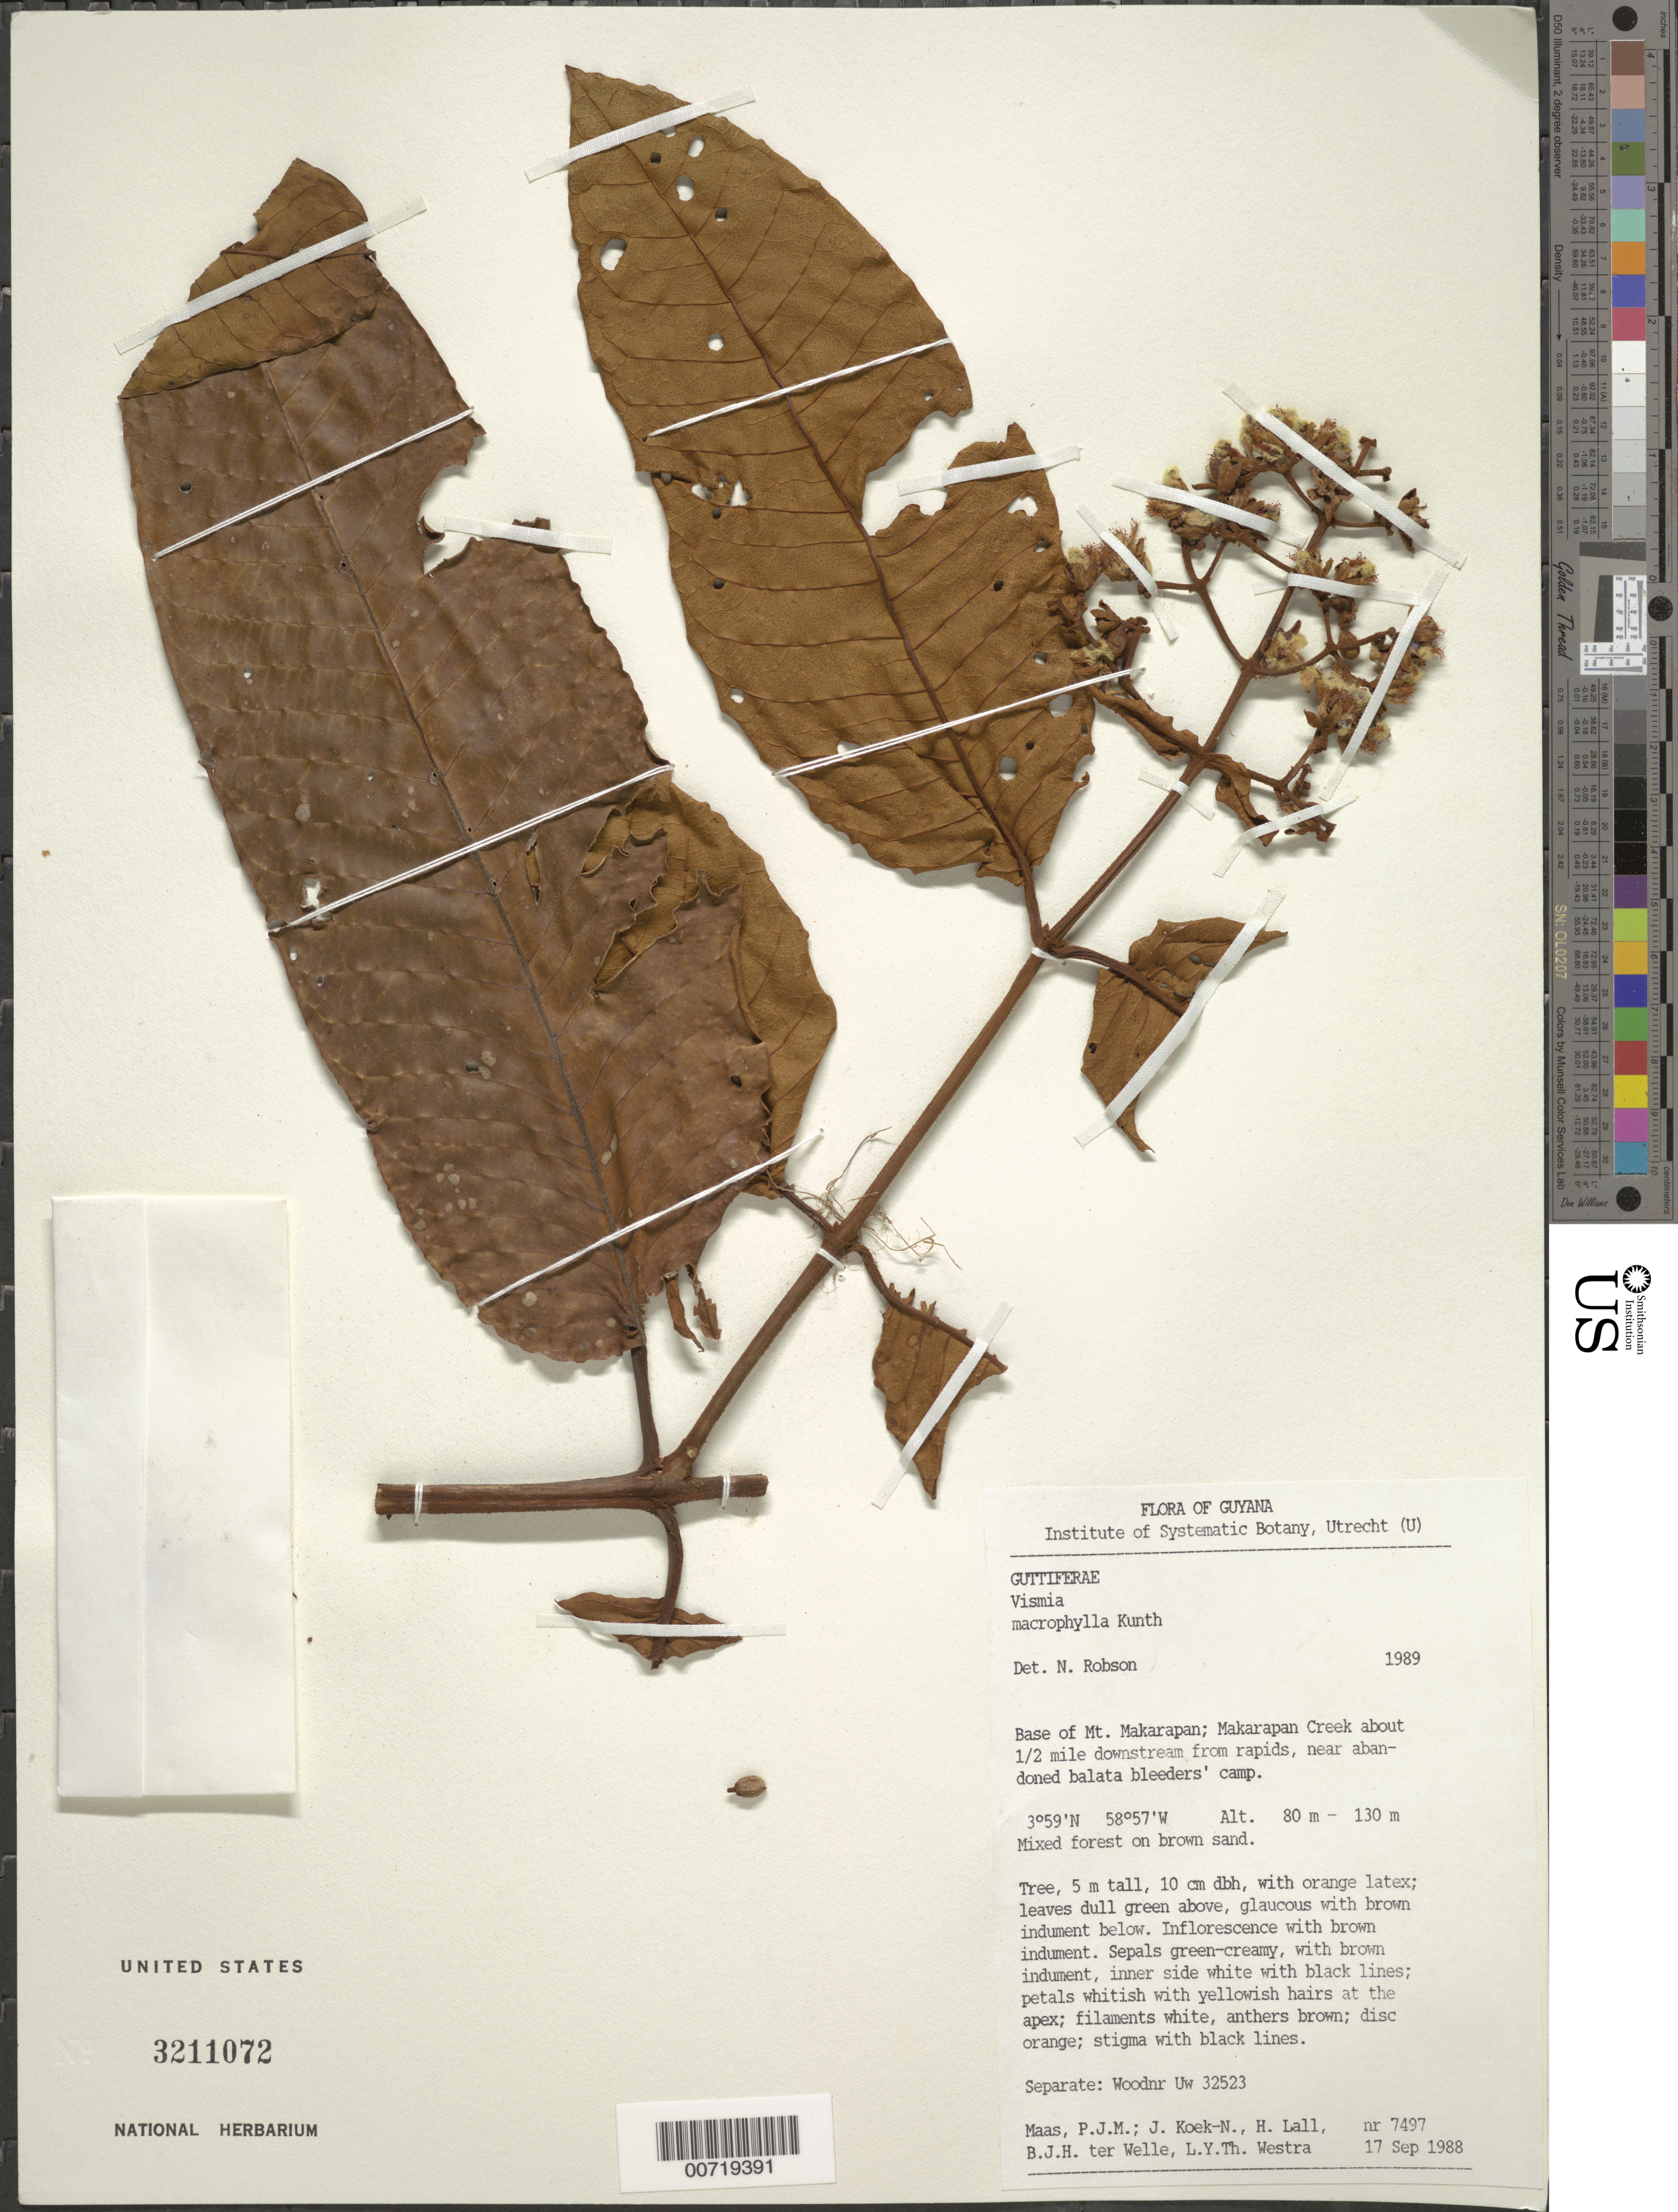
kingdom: Plantae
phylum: Tracheophyta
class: Magnoliopsida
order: Malpighiales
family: Hypericaceae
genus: Vismia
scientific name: Vismia macrophylla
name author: Kunth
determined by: Robson, Norman K. B.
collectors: P. Maas, J. Koek-Noorman, H. Lall, B. Welle & L. Y. T. Westra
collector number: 7497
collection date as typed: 17-Sep-88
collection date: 1988-09-17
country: Guyana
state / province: U. Takutu-U. Essequibo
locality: Mt. Makarapan, base; Makarapan Creek, about 1/2 mile downstream from rapids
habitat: Mixed forest on brown sand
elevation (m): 80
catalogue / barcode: US 3211072